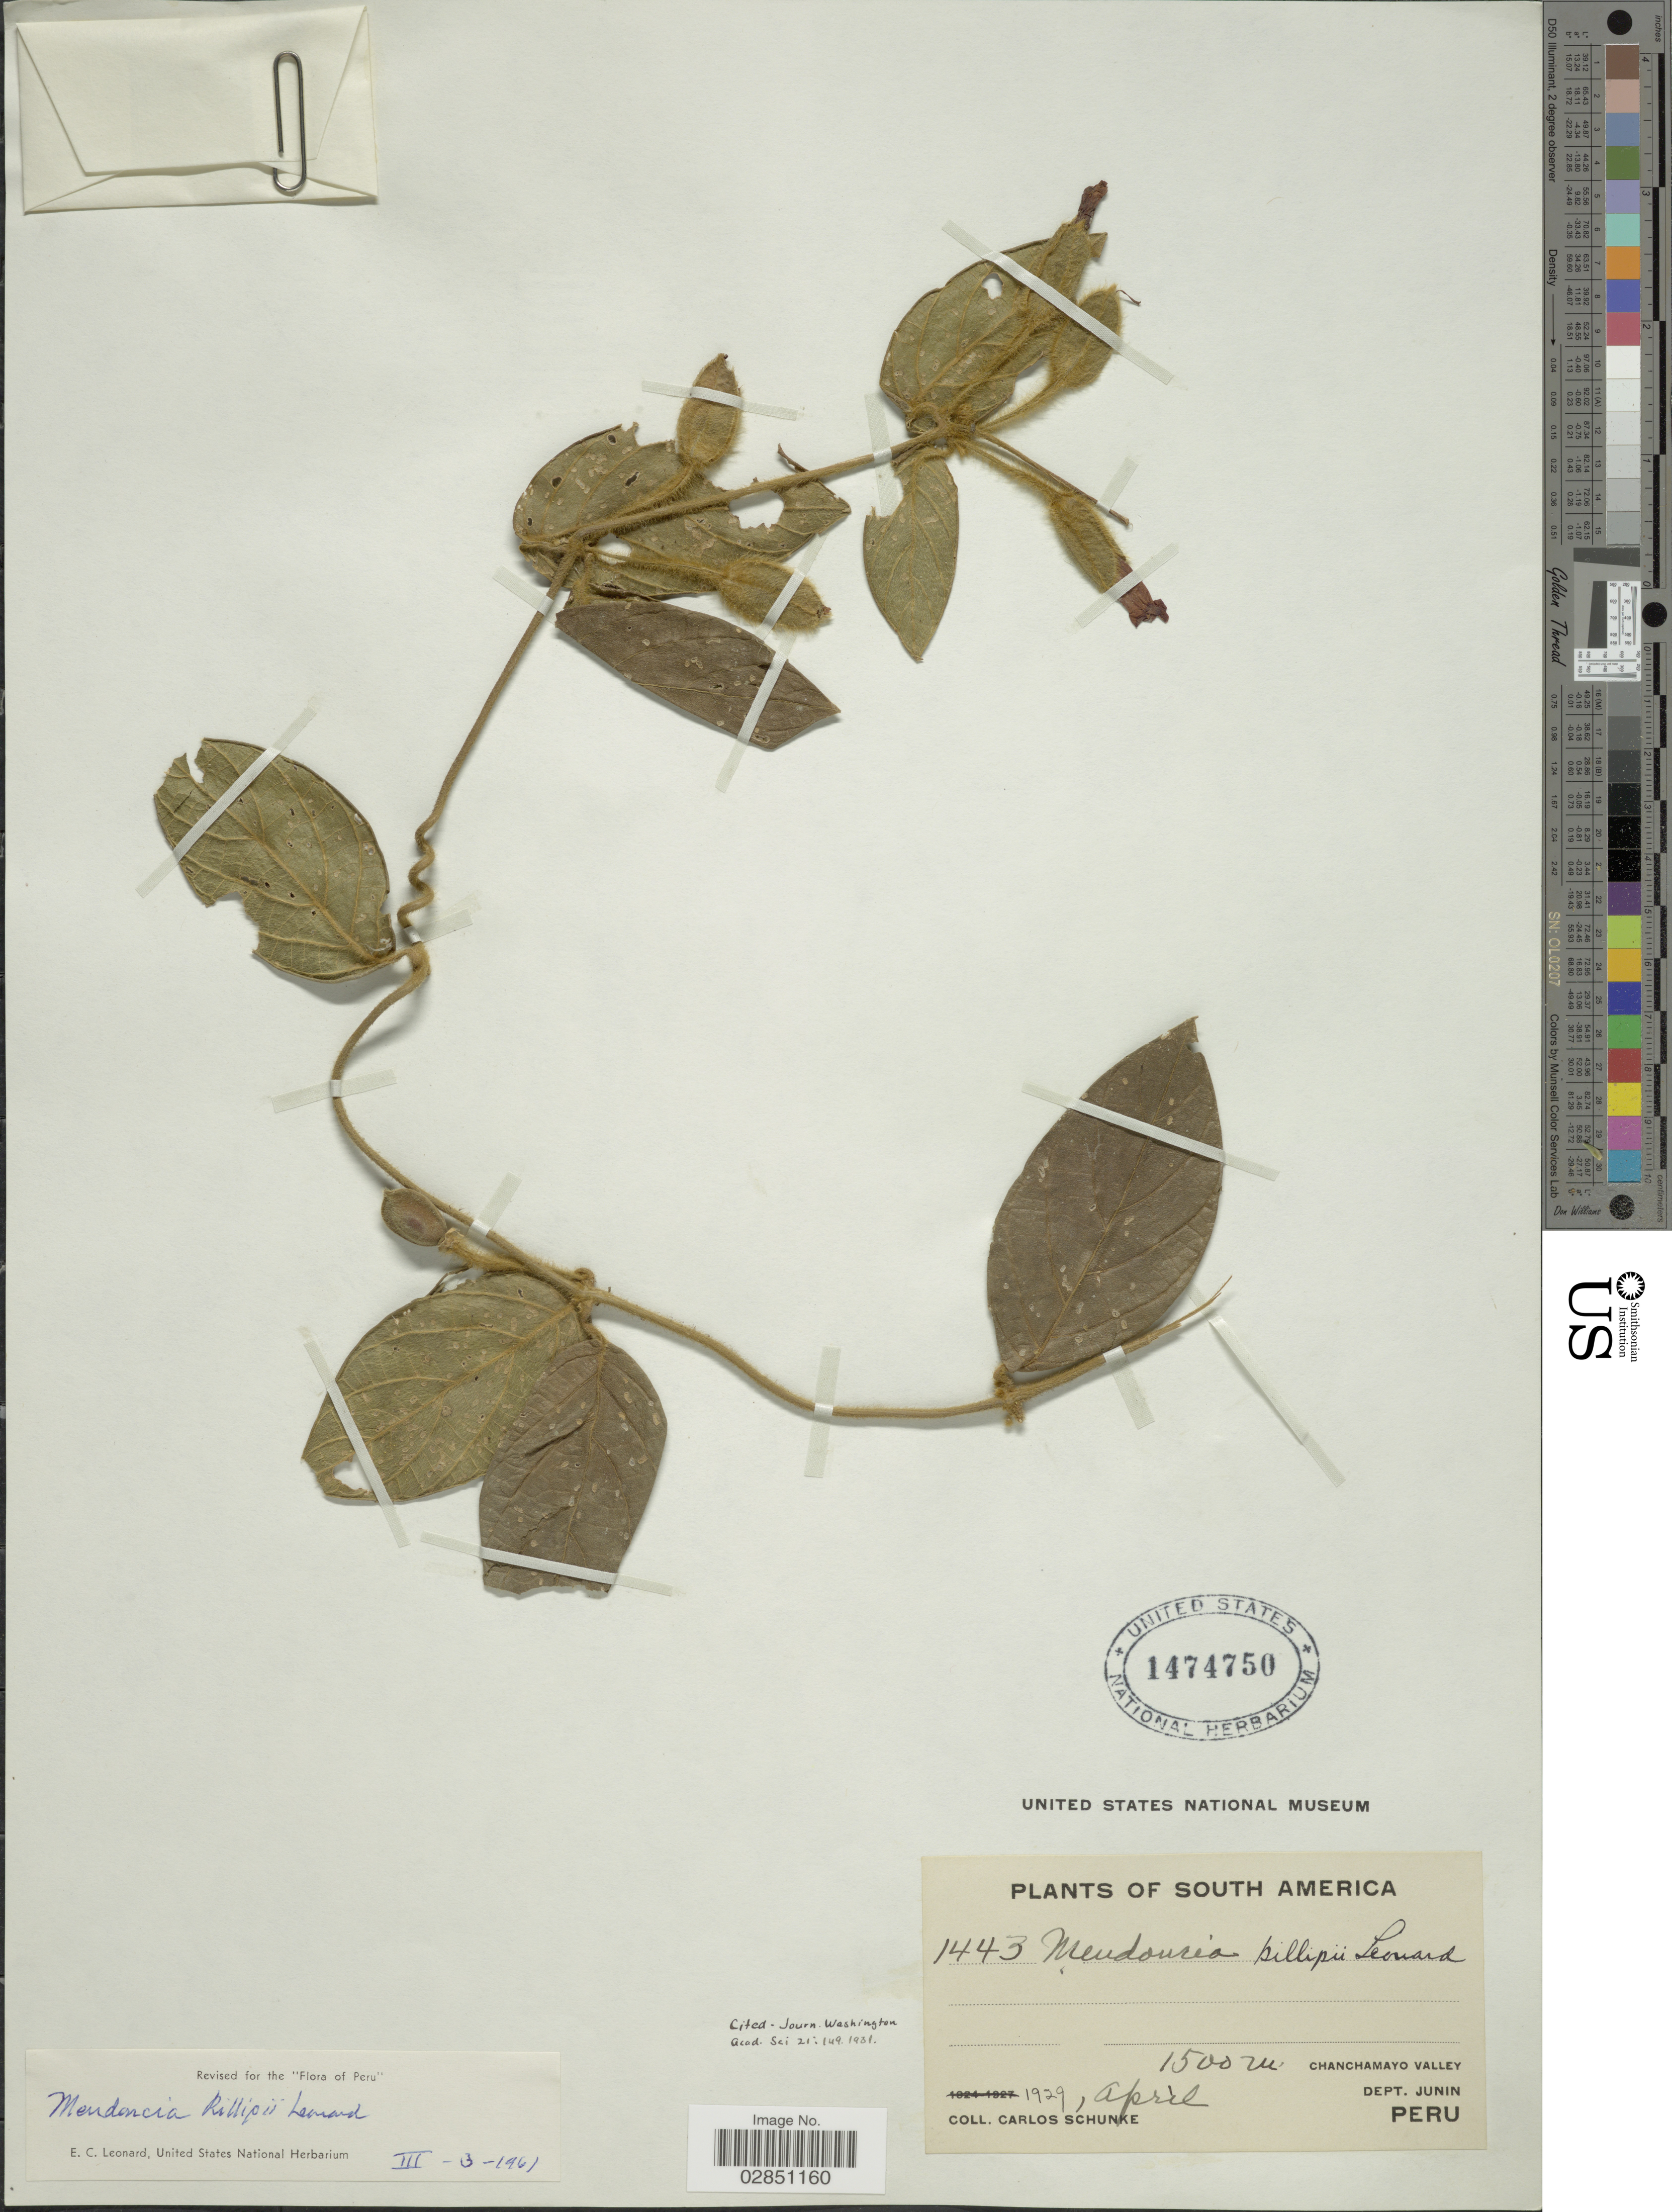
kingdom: Plantae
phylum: Tracheophyta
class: Magnoliopsida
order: Lamiales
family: Acanthaceae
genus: Mendoncia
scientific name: Mendoncia killipii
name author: Leonard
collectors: C. Schunke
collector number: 1443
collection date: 1929-04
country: Peru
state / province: Junín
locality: Chanchamayo Valley. Dept. Junin.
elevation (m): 1500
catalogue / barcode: US 1474750